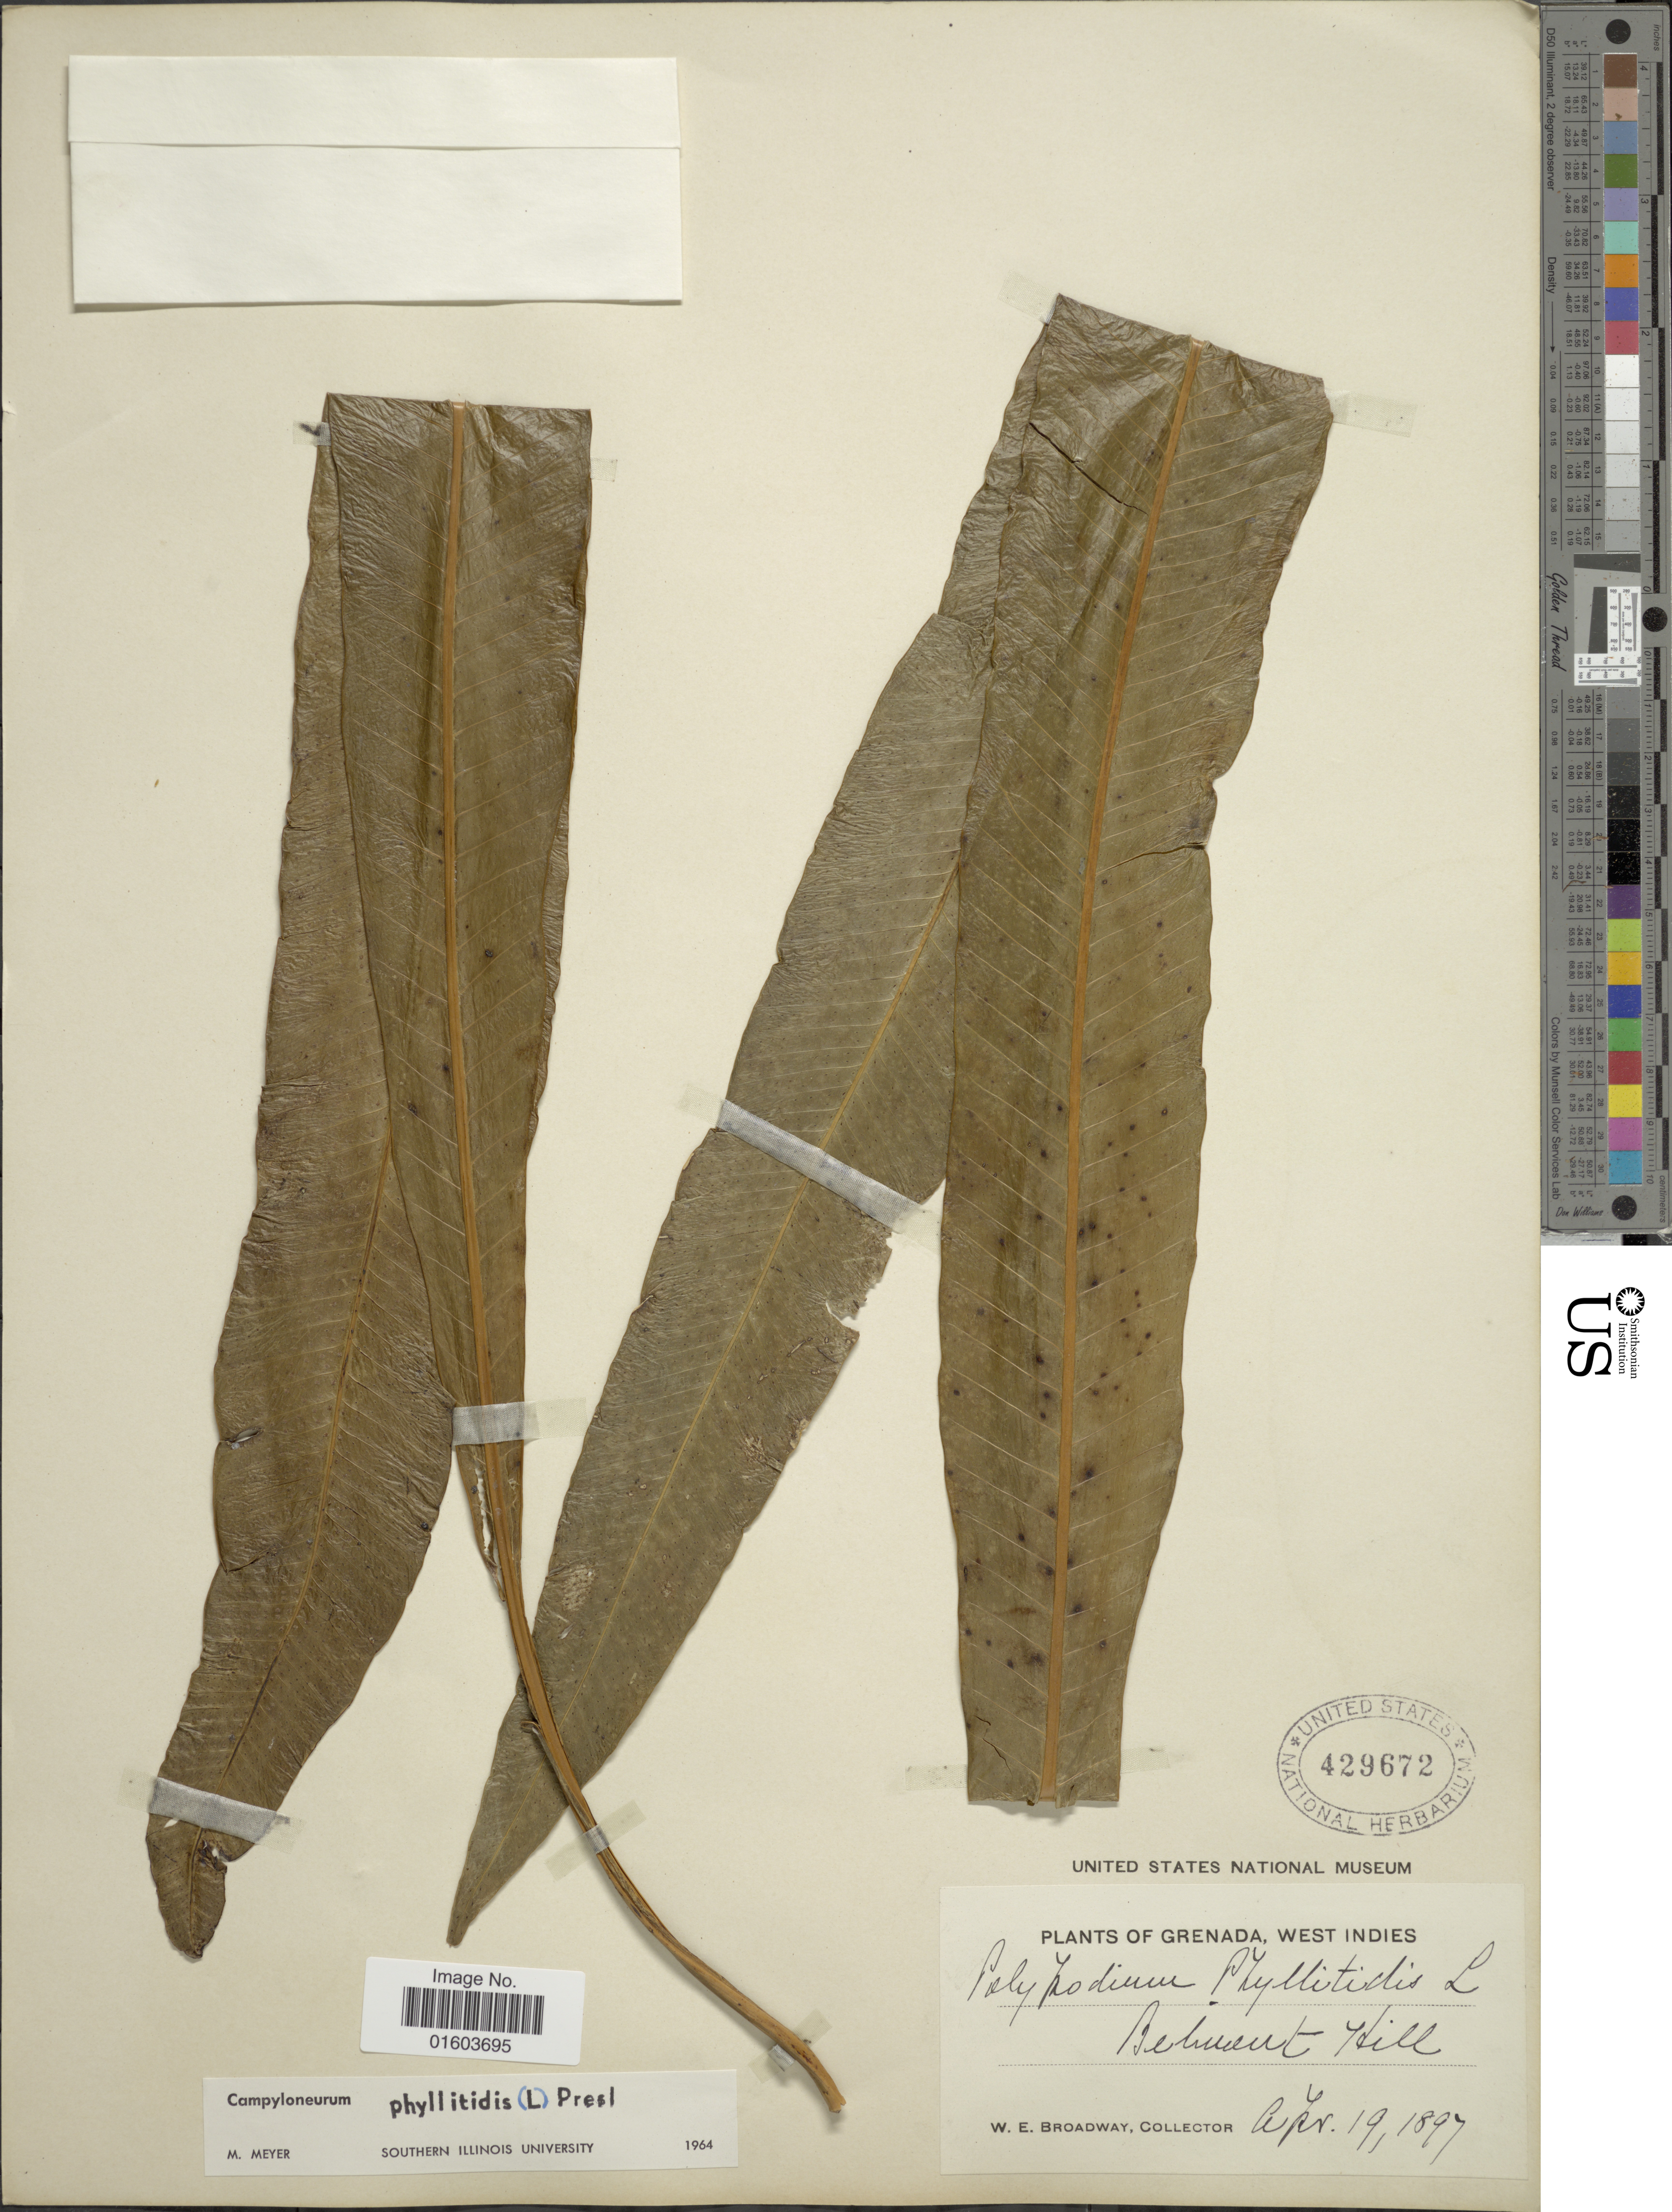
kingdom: Plantae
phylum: Tracheophyta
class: Polypodiopsida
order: Polypodiales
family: Polypodiaceae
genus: Campyloneurum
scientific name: Campyloneurum phyllitidis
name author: (L.) C. Presl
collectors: W. E. Broadway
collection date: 1897-04-19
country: Grenada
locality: Belmont Hill.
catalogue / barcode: US 429672